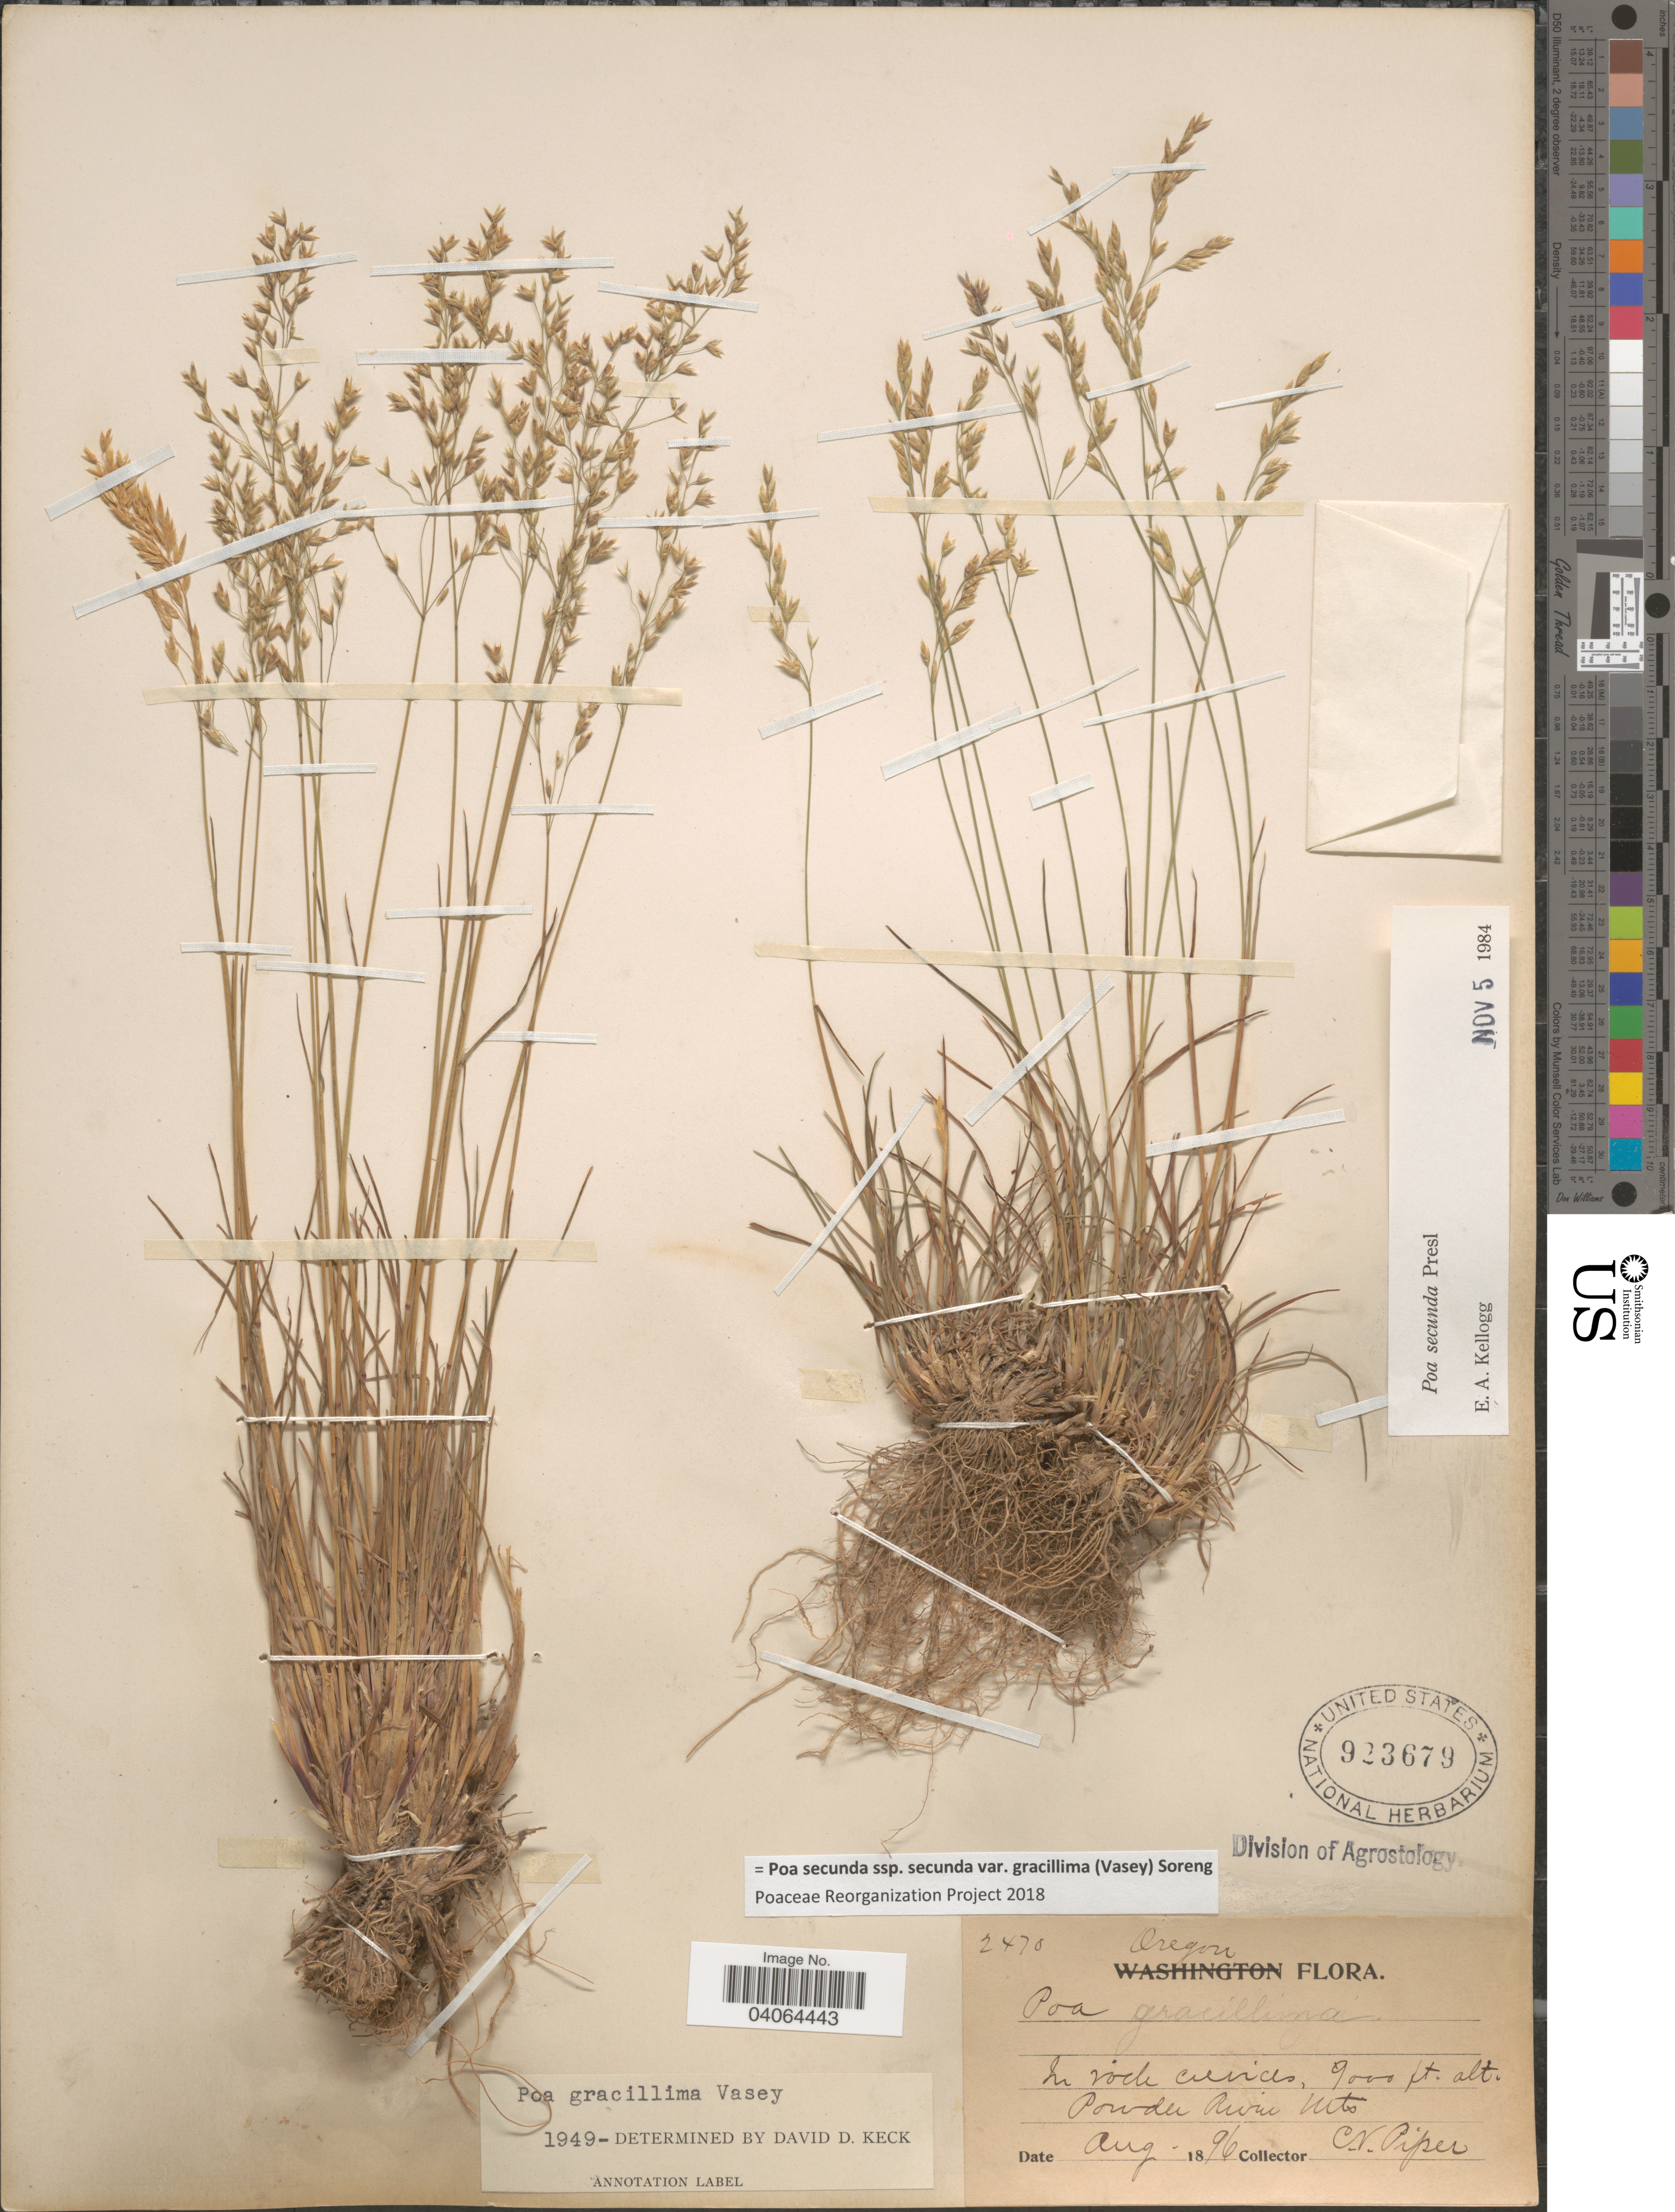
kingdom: Plantae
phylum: Tracheophyta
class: Liliopsida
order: Poales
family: Poaceae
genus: Poa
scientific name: Poa secunda subsp. secunda var. gracillima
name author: (Vasey) Soreng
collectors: C. V. Piper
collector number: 2470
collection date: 1896-08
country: United States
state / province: Oregon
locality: Powder River Mts.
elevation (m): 2743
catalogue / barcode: US 923679